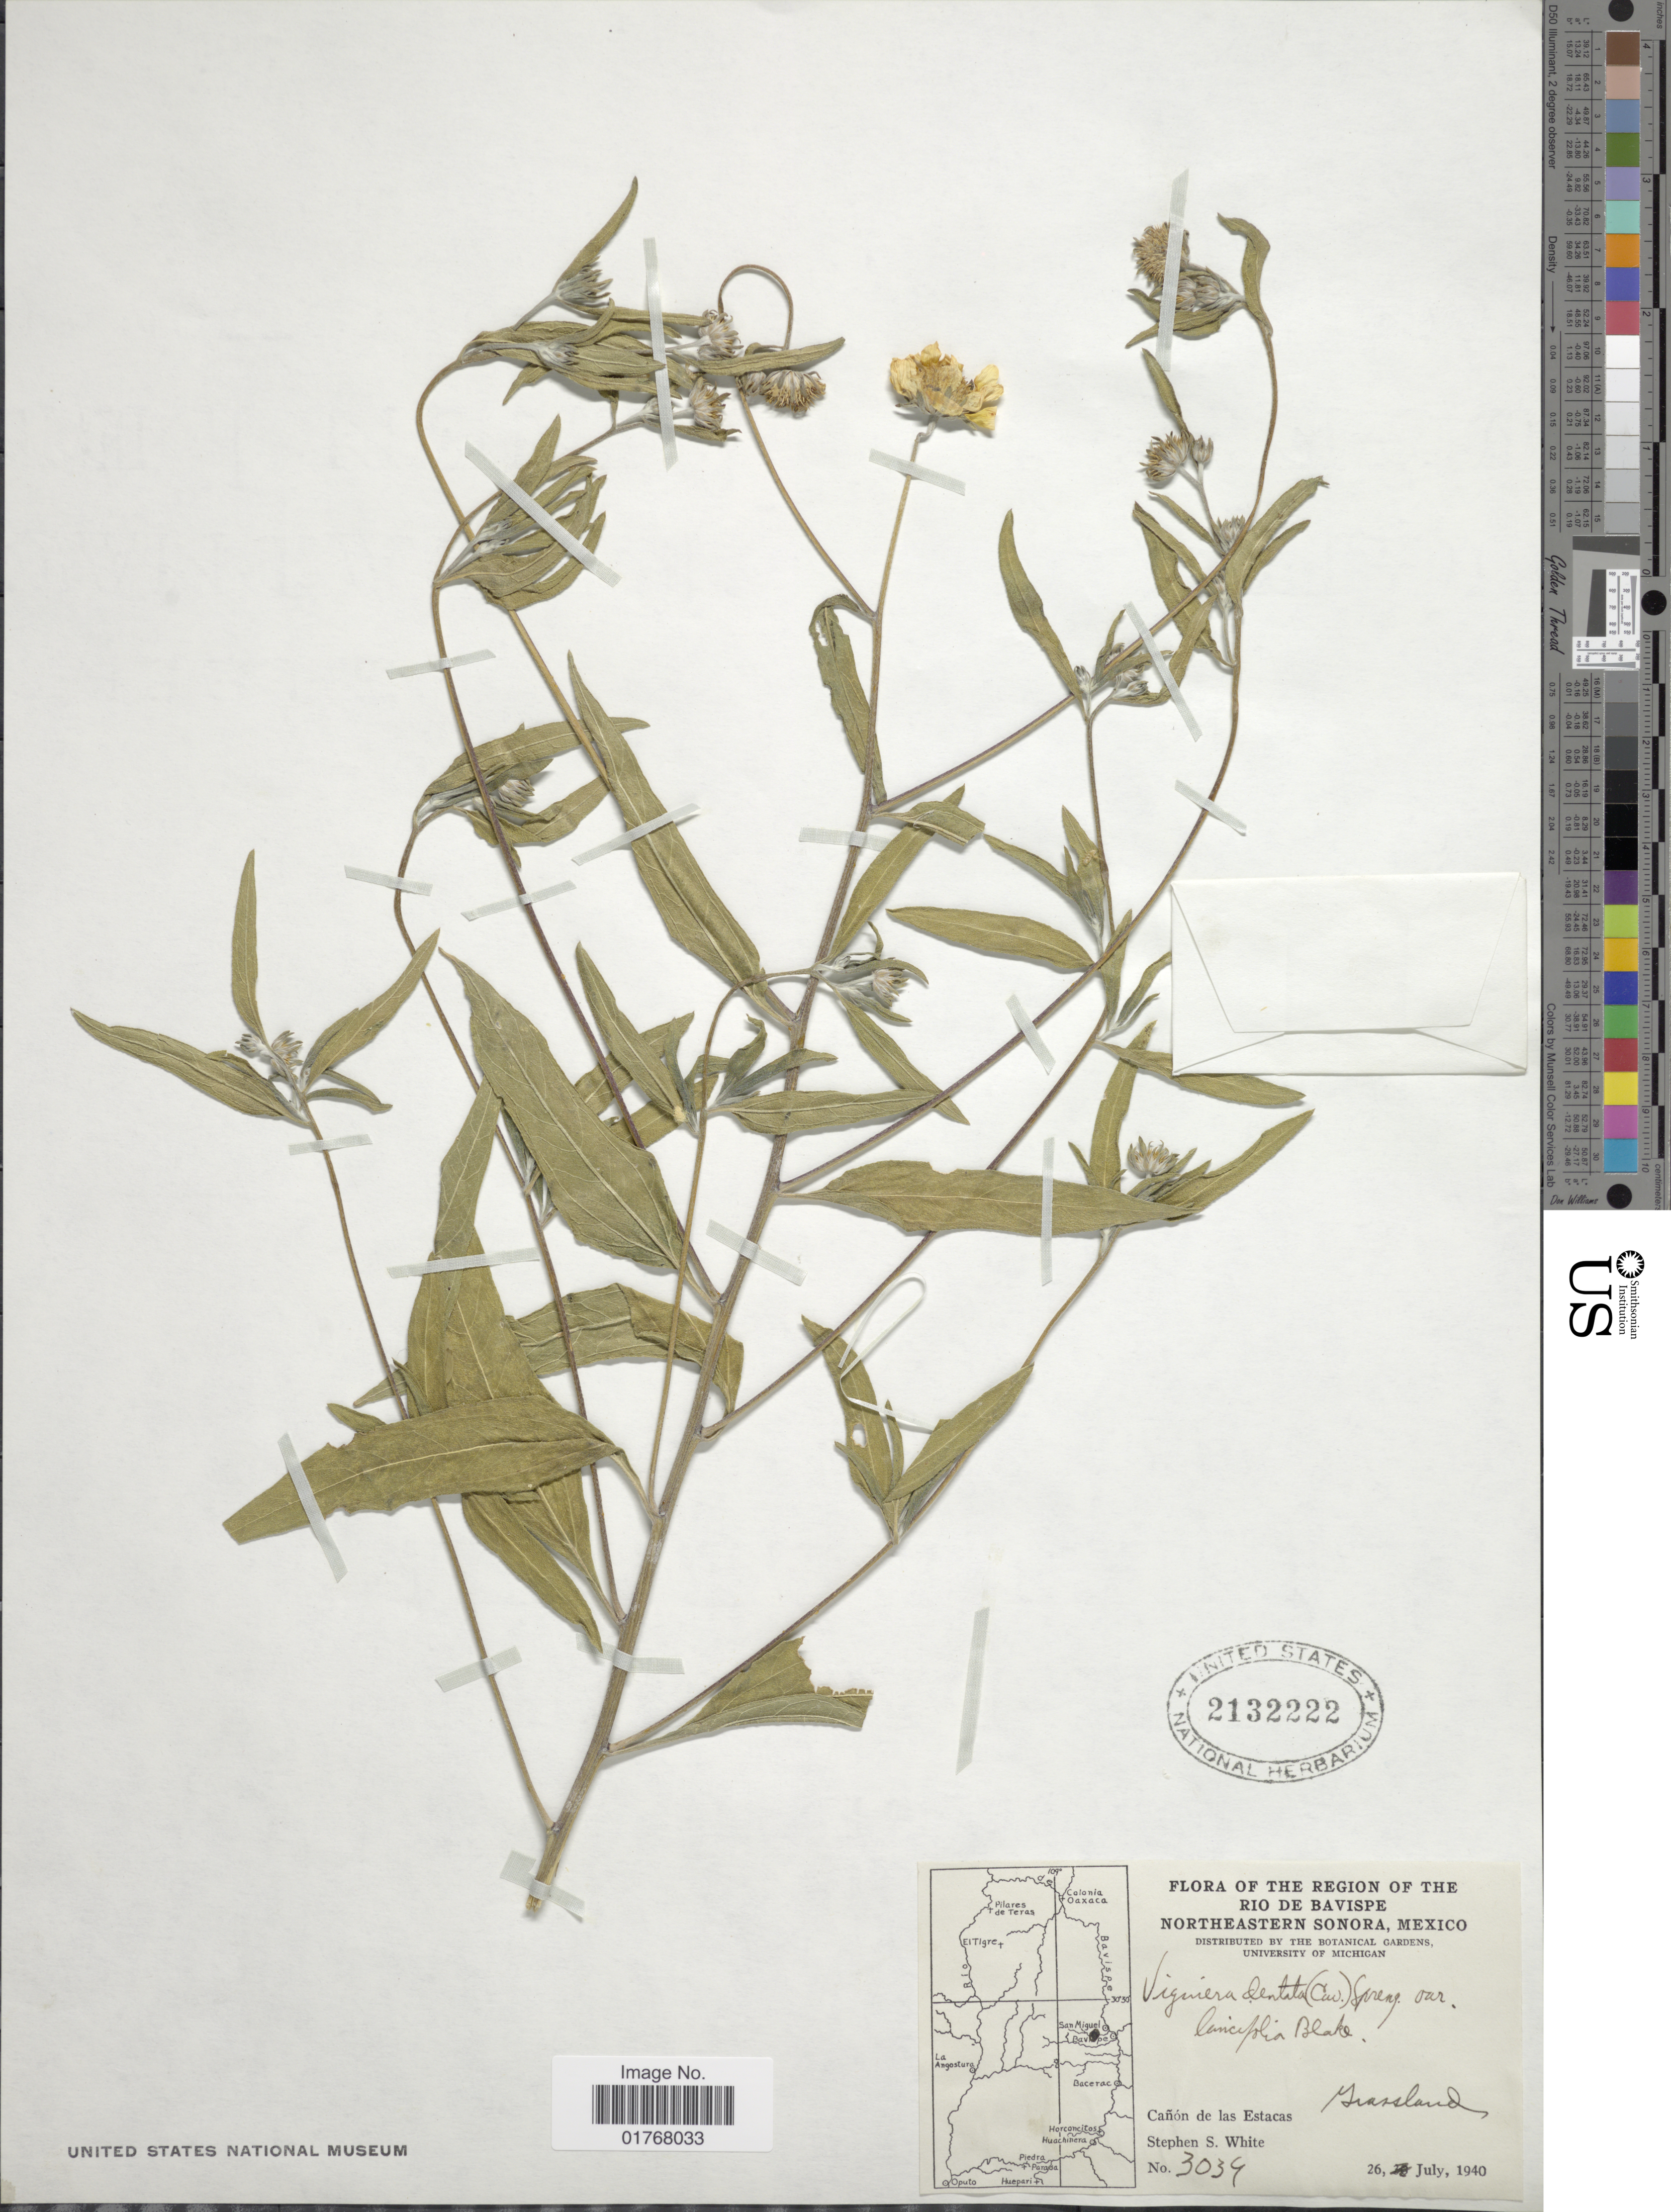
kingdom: Plantae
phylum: Tracheophyta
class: Magnoliopsida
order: Asterales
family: Asteraceae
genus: Viguiera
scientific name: Viguiera dentata var. lancifolia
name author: S.F. Blake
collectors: S. S. White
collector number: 3034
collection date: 1940-07-26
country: Mexico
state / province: Sonora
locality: The Region of the Rio de Bavispe, Northeastern Sonora, Cañón de las Estacas, Grassland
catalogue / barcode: US 2132222